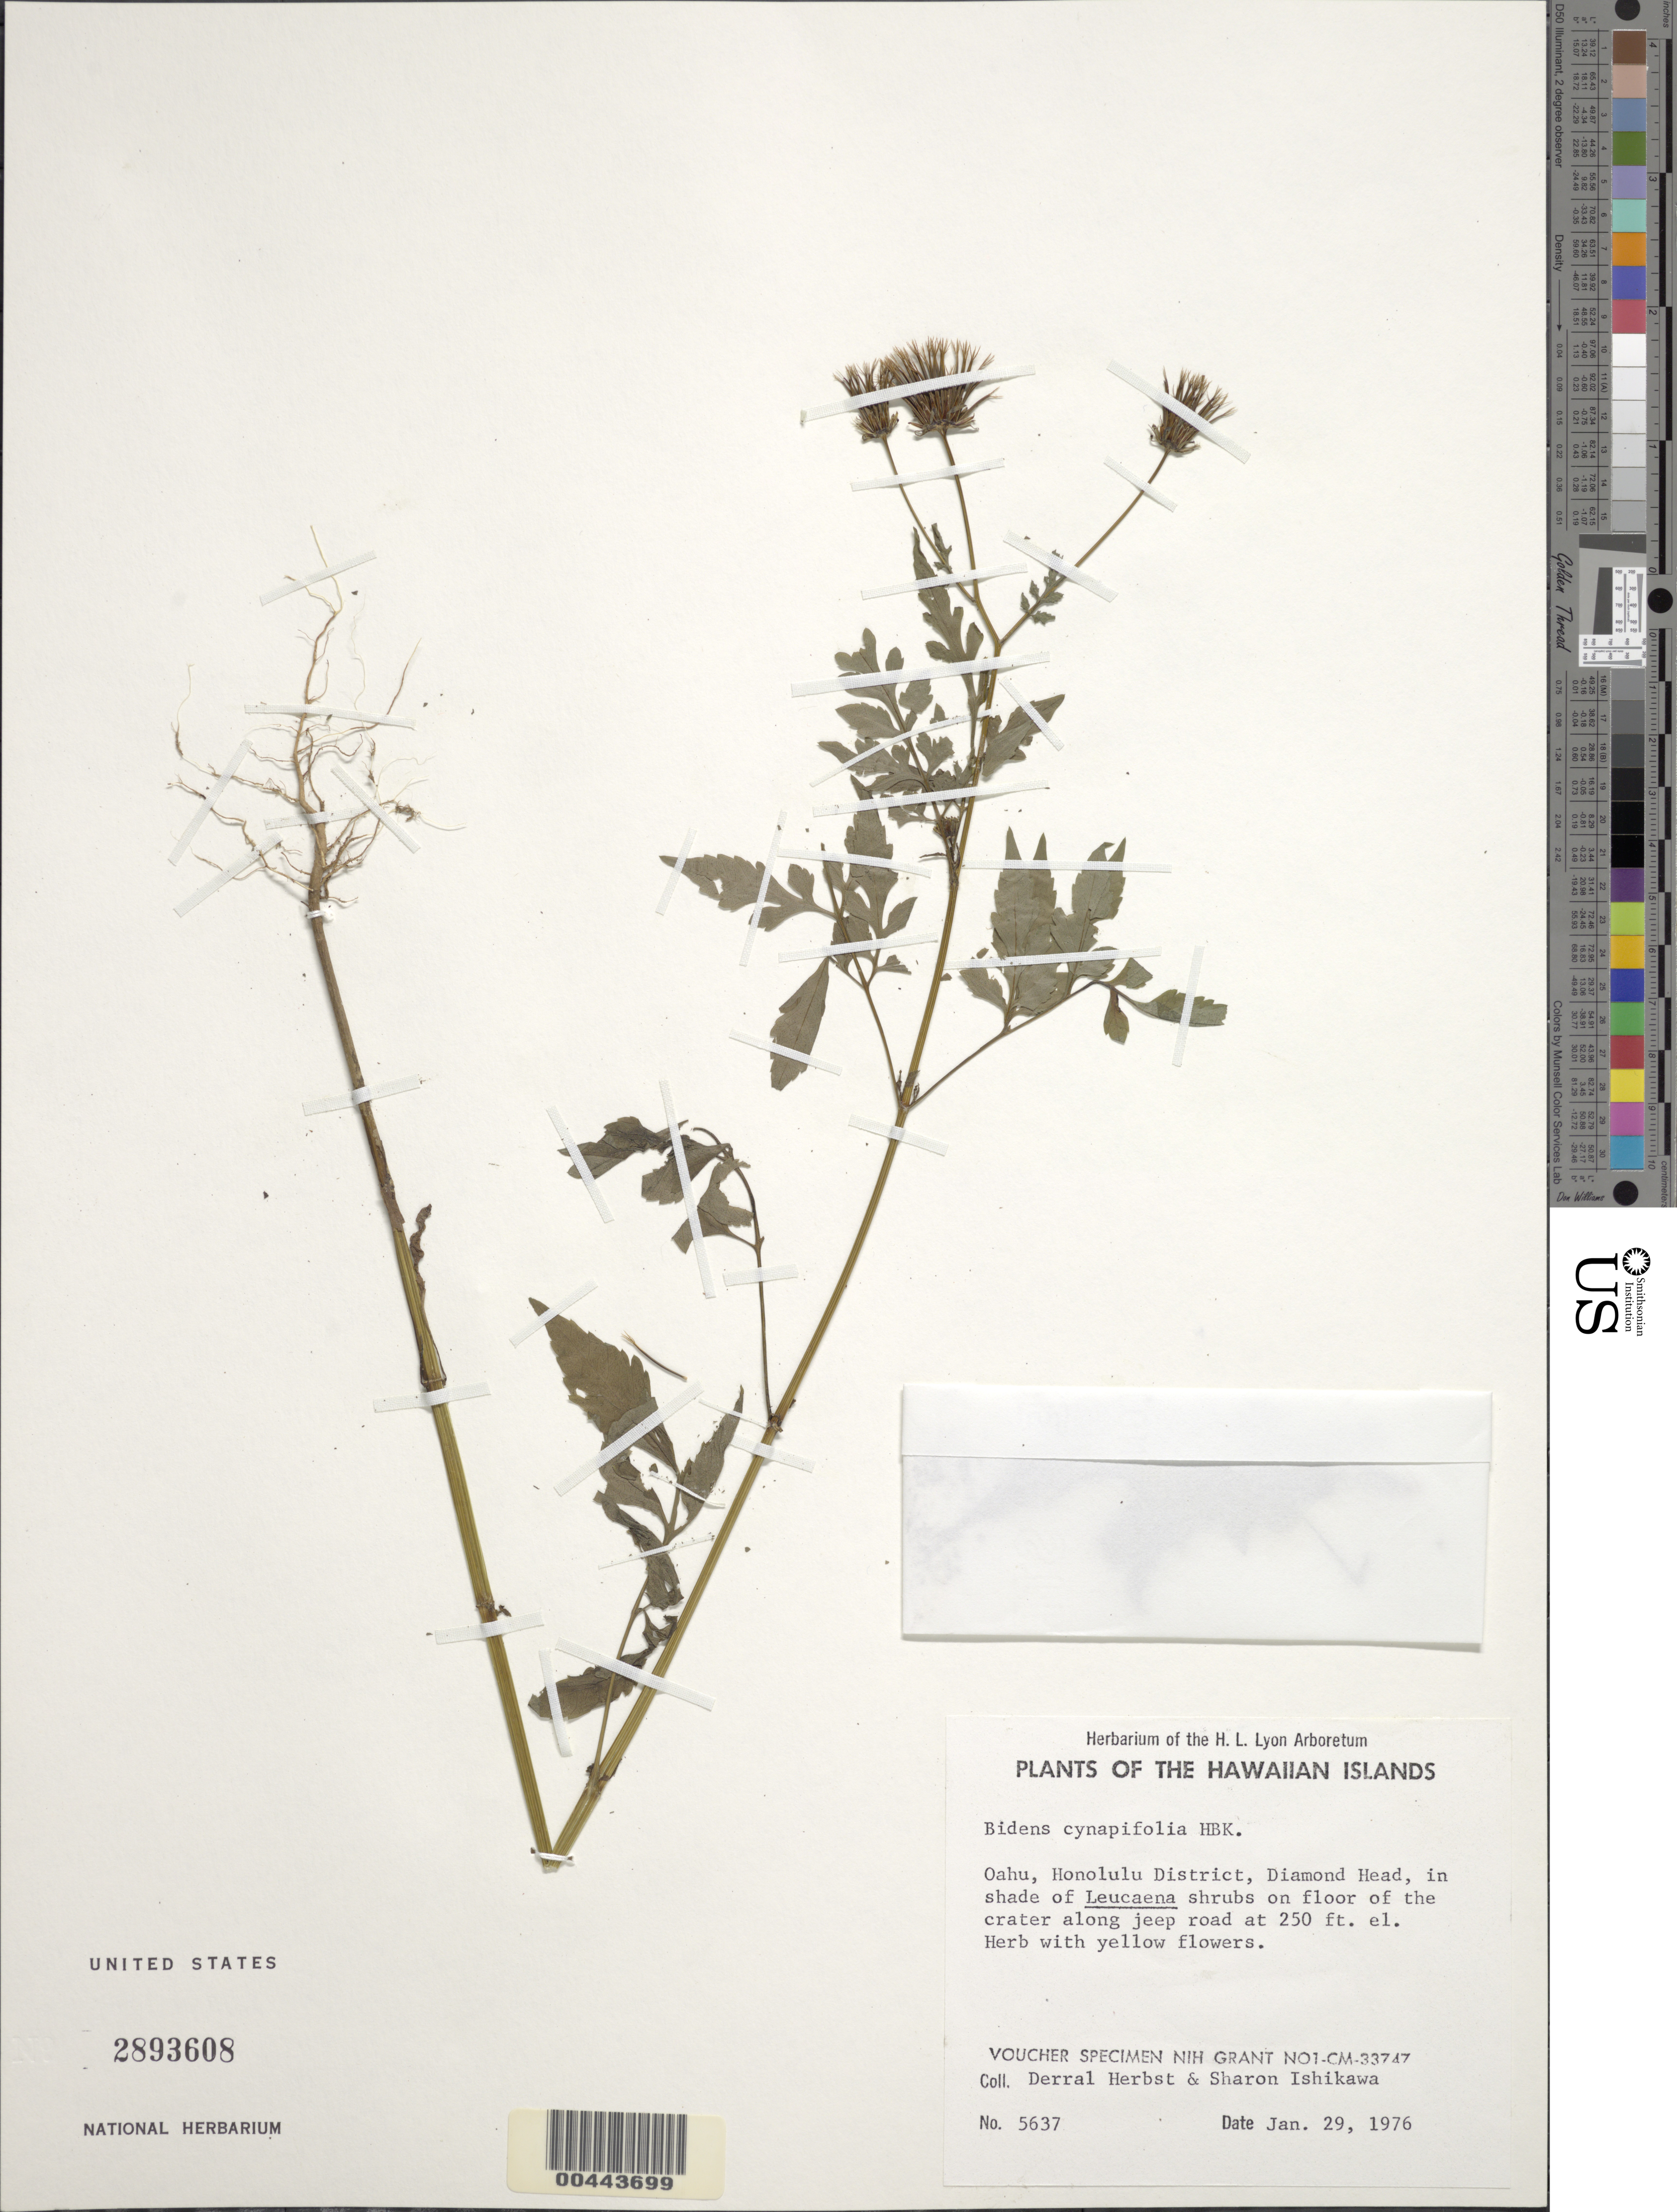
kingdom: Plantae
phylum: Tracheophyta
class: Magnoliopsida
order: Asterales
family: Asteraceae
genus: Bidens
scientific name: Bidens cynapiifolia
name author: Kunth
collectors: D. R. Herbst & S. Ishikawa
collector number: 5637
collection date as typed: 29 Jan 1976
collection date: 1976-01-29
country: United States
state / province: Hawaii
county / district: Honolulu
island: Oahu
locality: Honolulu District, Diamond Head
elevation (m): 76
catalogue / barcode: US 2893608